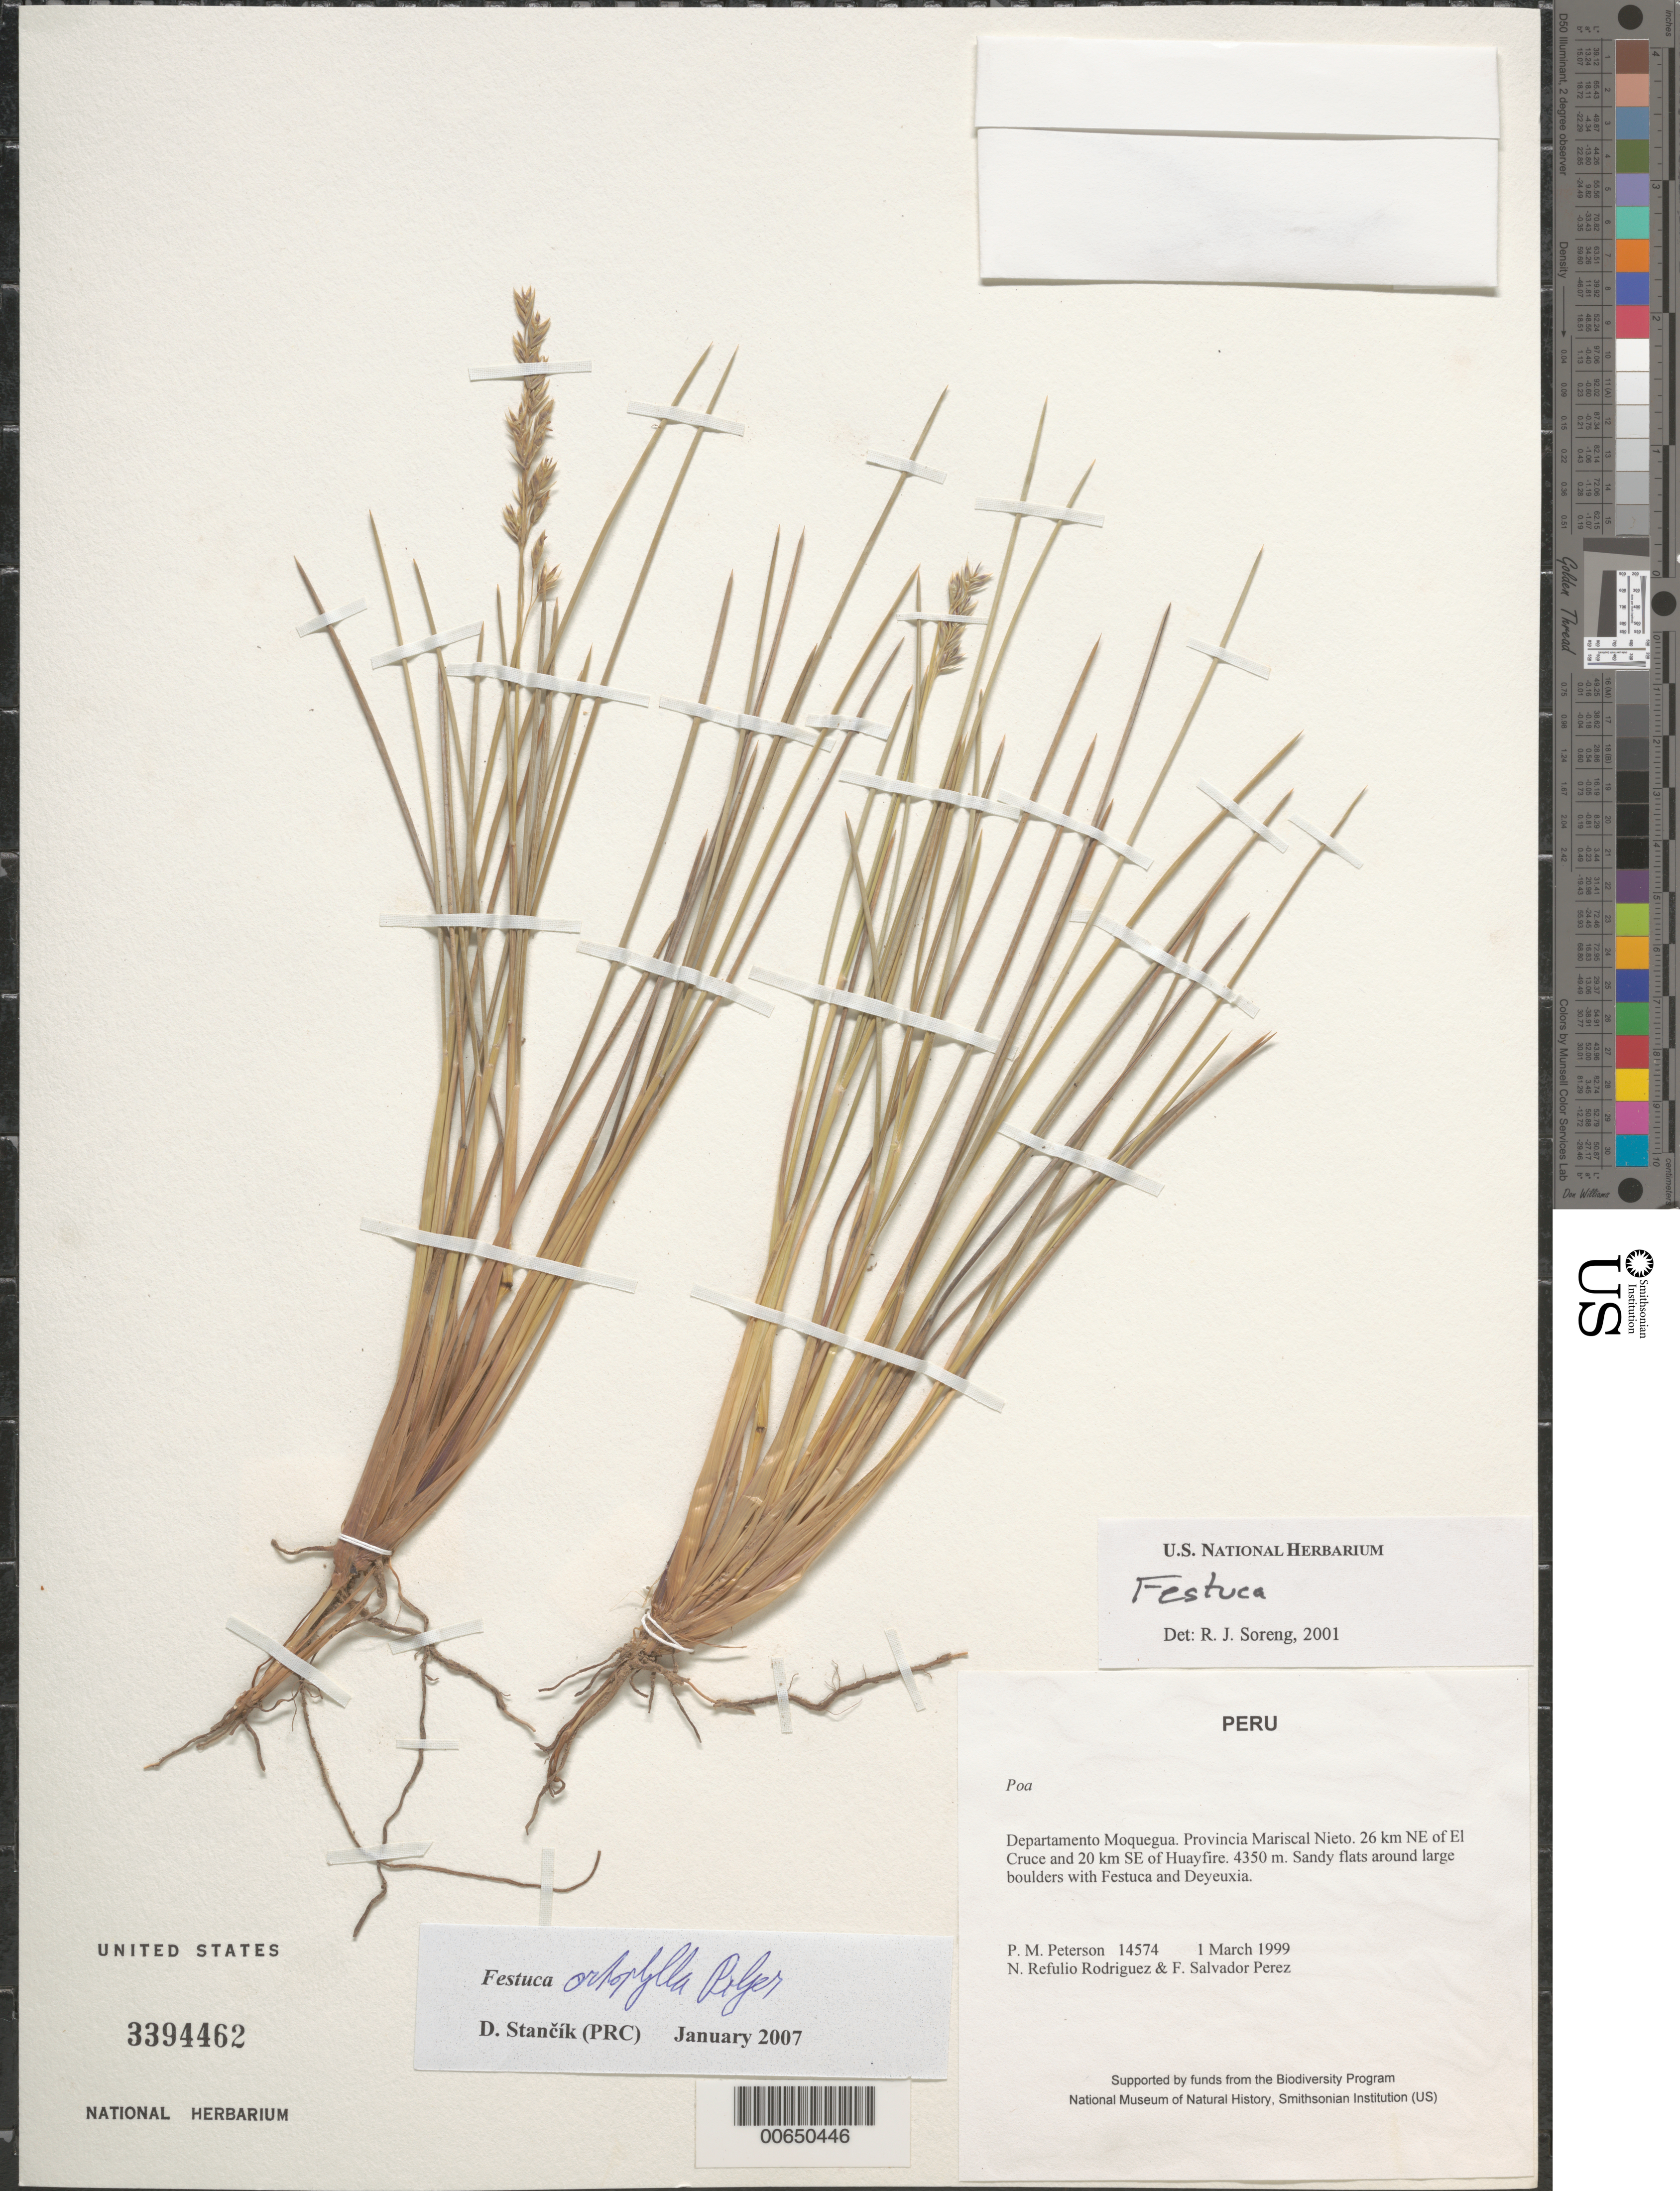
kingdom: Plantae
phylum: Tracheophyta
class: Liliopsida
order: Poales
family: Poaceae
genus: Festuca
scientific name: Festuca orthophylla var. boliviana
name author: Pilg.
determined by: Stancik, D.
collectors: P. M. Peterson, N. Refulio-Rodríguez & F. Salvador Perez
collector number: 14574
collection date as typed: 01 Mar 1999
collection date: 1999-03-01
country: Peru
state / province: Moquegua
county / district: Mariscal Nieto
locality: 26 km NE of El Cruce and 20 km SE of Huayfire.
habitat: Sandy flats around large boulders with Festuca and Deyeuxia.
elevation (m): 4350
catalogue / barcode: US 3394462